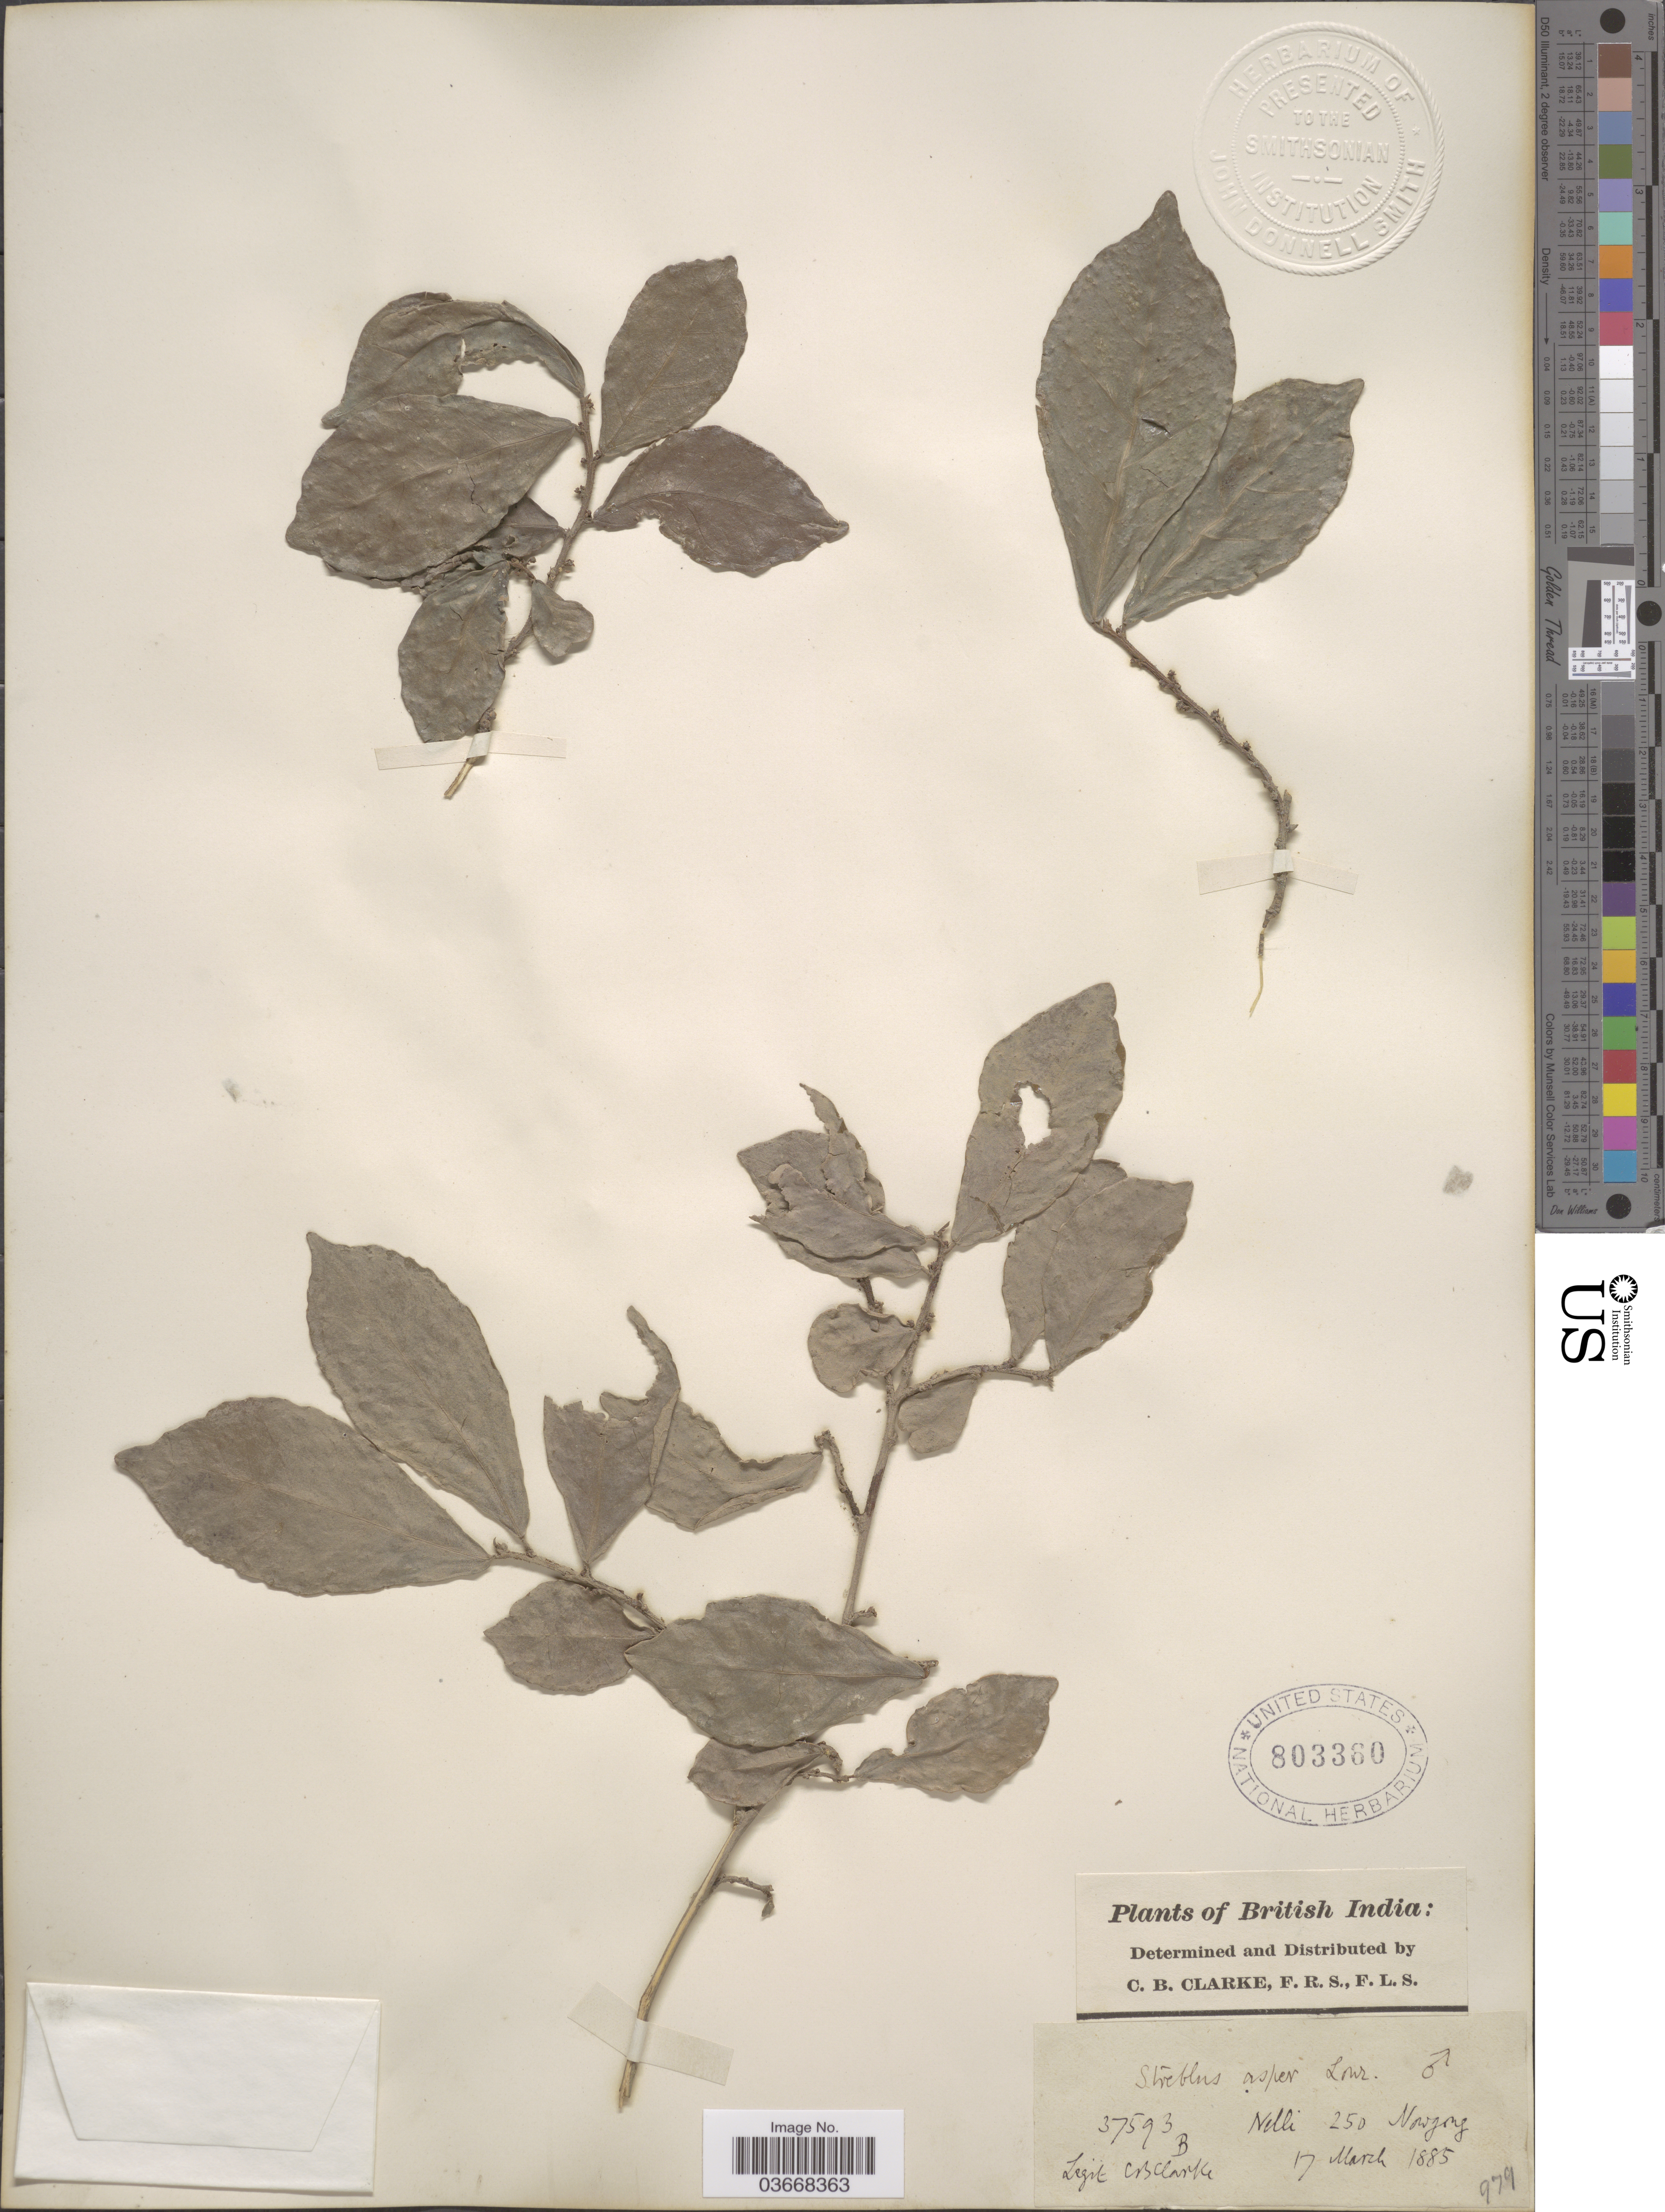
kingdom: Plantae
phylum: Tracheophyta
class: Magnoliopsida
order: Rosales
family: Moraceae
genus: Streblus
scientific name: Streblus asper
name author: Lour.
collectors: C. B. Clarke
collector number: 37593B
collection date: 1885-03-17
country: India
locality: British India. Nelli, Nowgong.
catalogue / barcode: US 803360